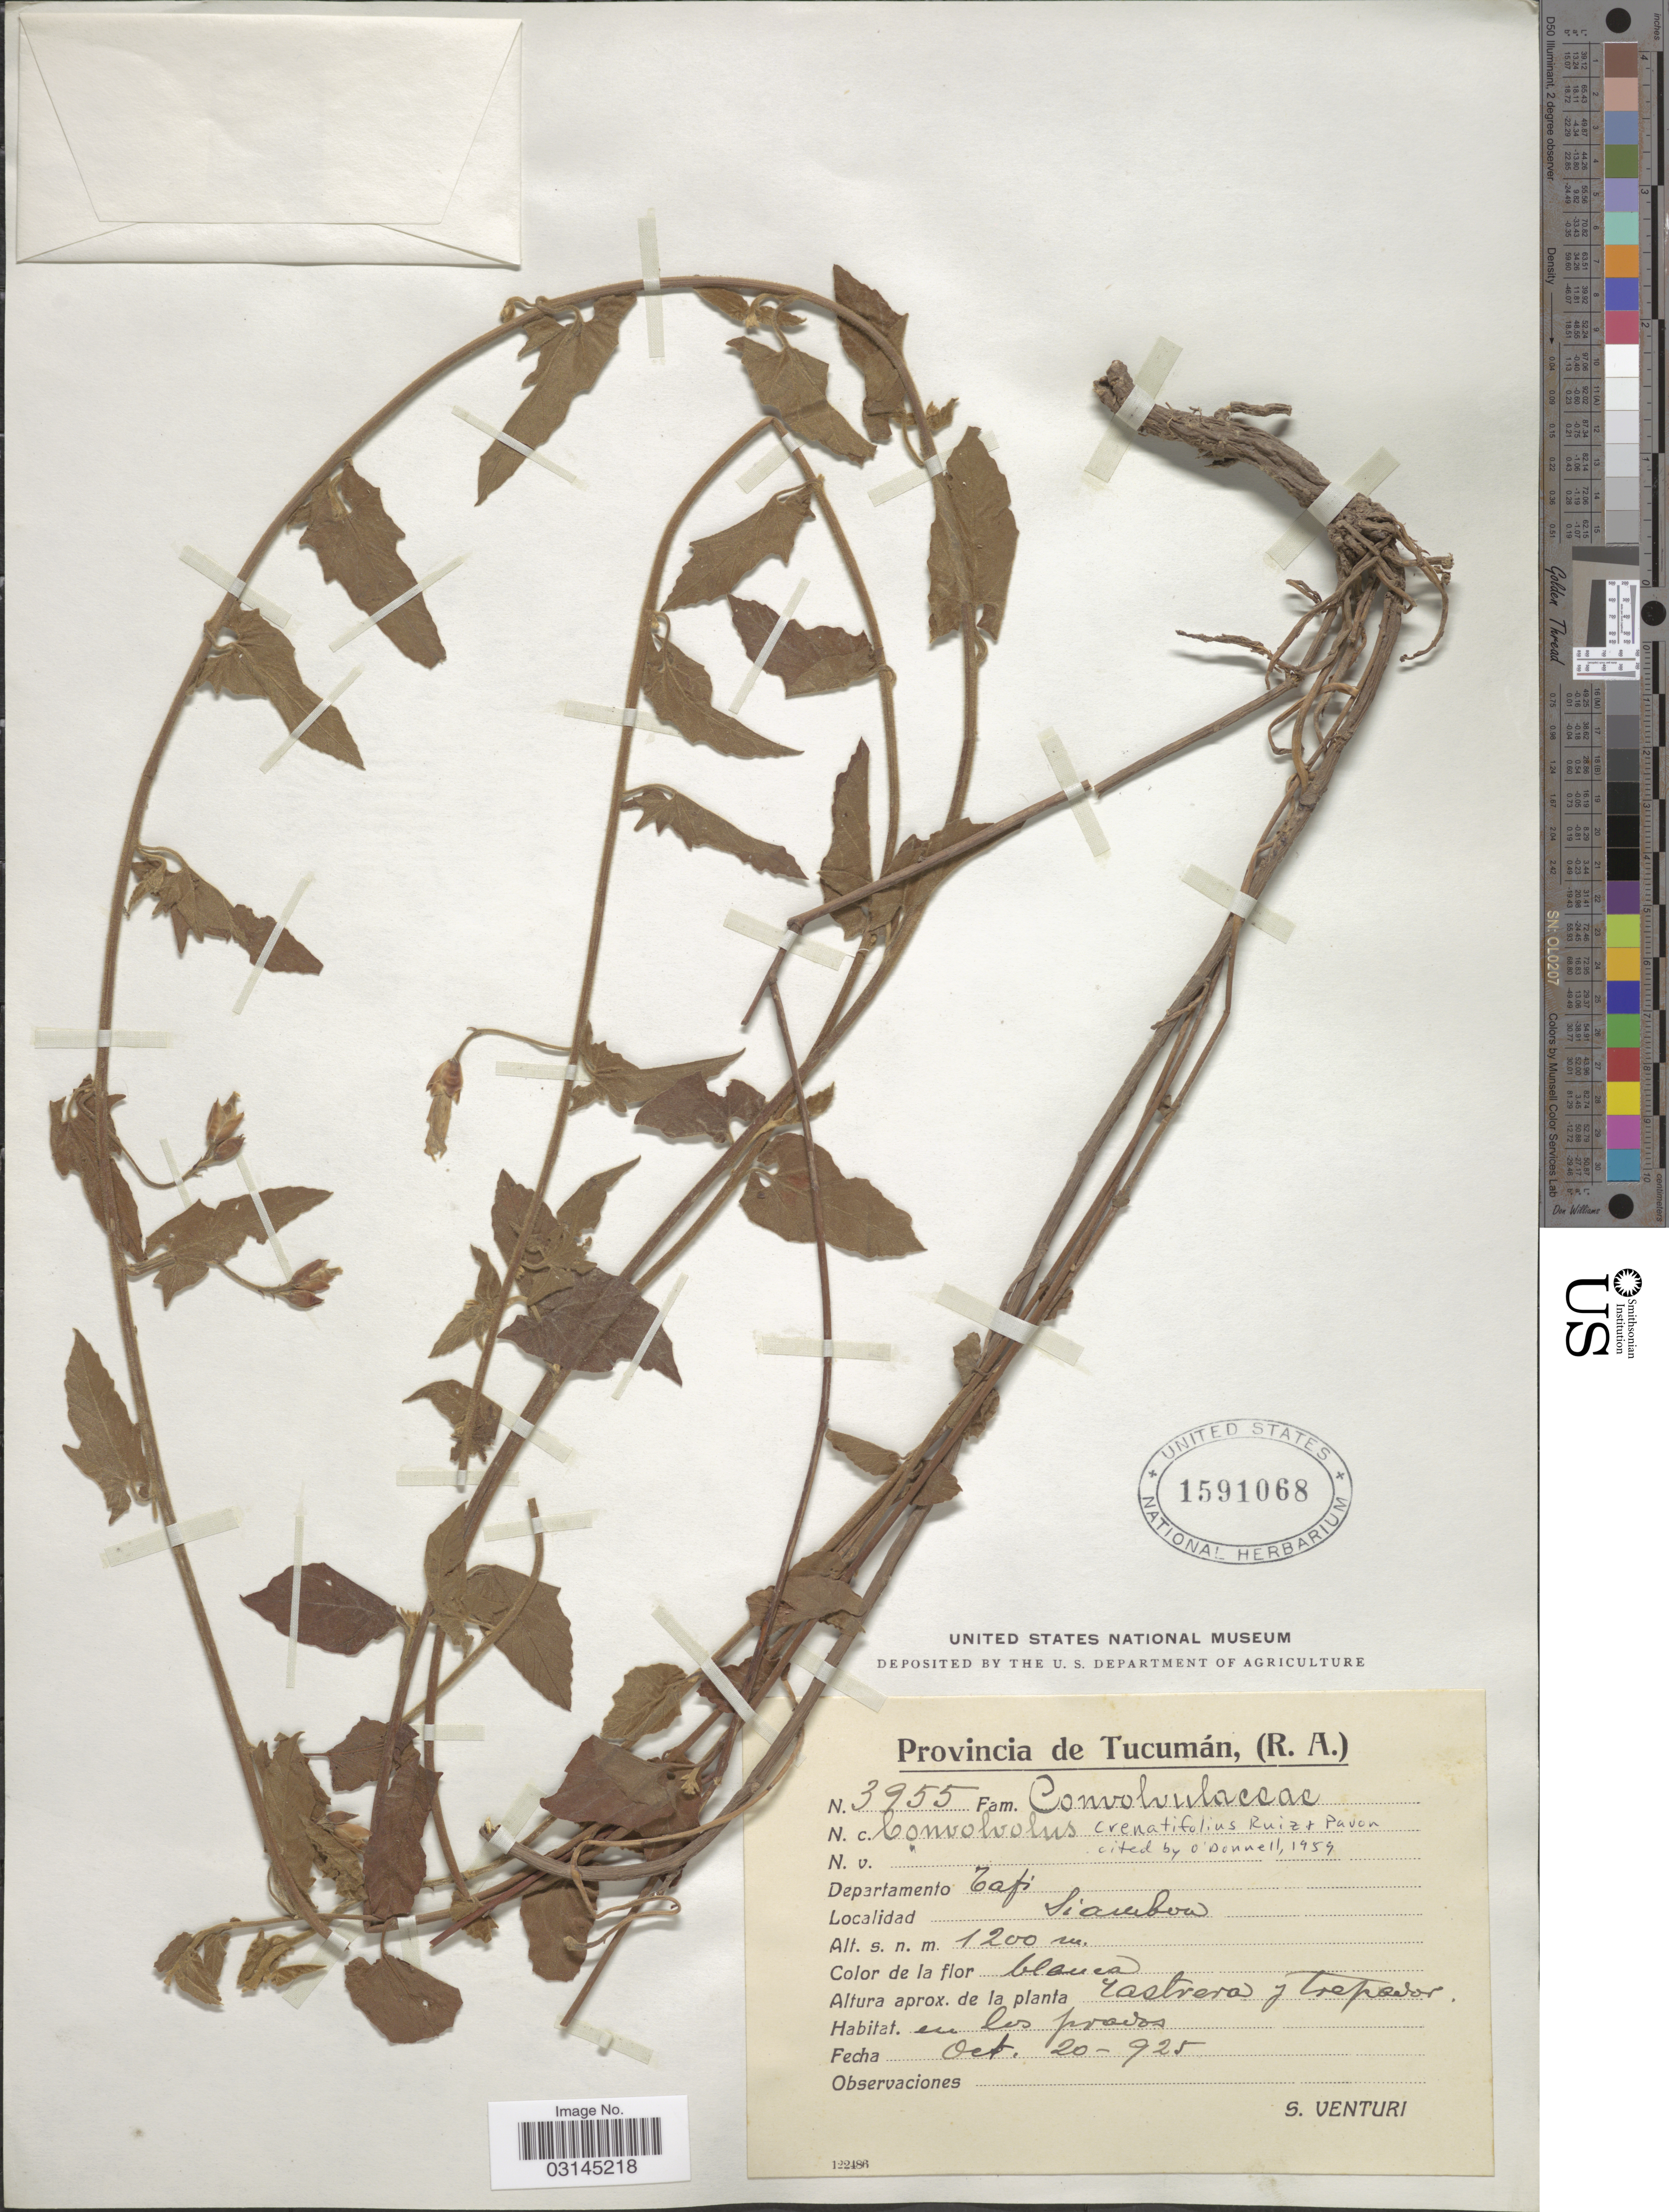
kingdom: Plantae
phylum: Tracheophyta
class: Magnoliopsida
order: Solanales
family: Convolvulaceae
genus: Convolvulus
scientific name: Convolvulus crenatifolius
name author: Ruiz & Pav.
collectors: S. Venturi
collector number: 3955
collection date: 1925-10-20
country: Argentina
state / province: Tucuman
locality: Departamento Tafi, Siambon.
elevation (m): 1200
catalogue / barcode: US 1591068